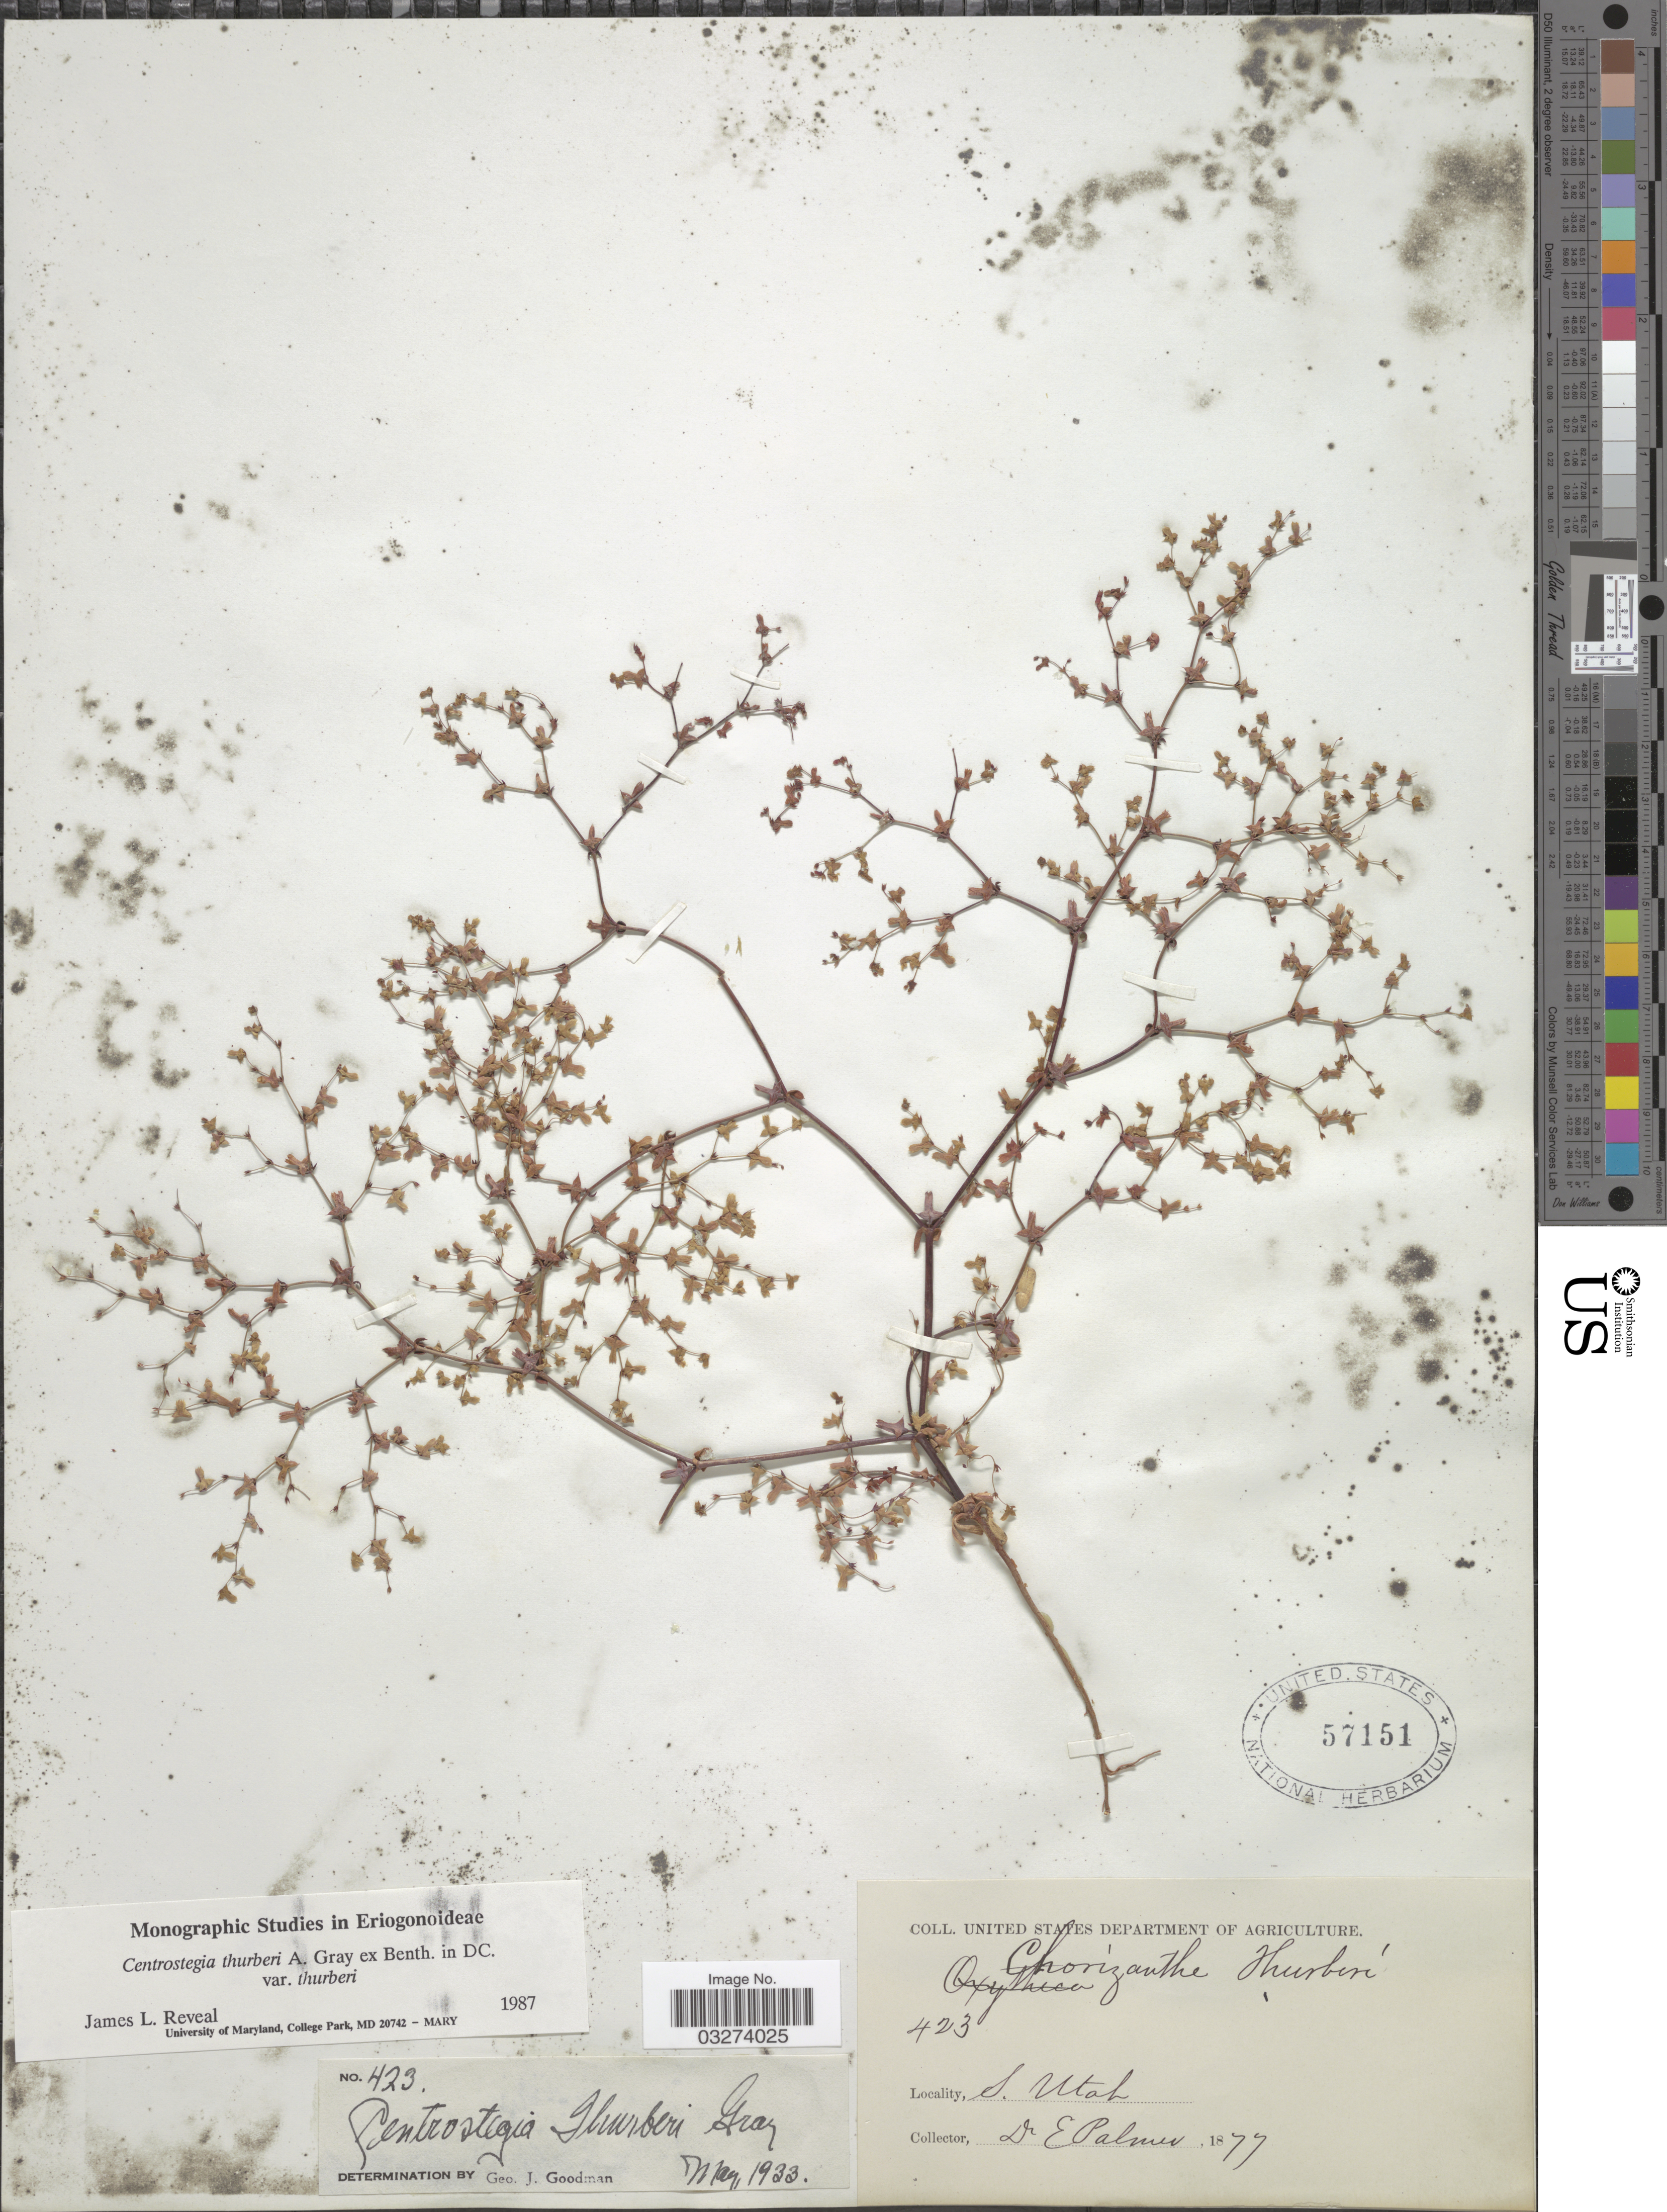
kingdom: Plantae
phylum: Tracheophyta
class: Magnoliopsida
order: Caryophyllales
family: Polygonaceae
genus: Centrostegia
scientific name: Centrostegia thurberi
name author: A. Gray ex Benth.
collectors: E. Palmer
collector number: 423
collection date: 1877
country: United States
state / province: Utah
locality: S. Utah.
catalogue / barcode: US 57151